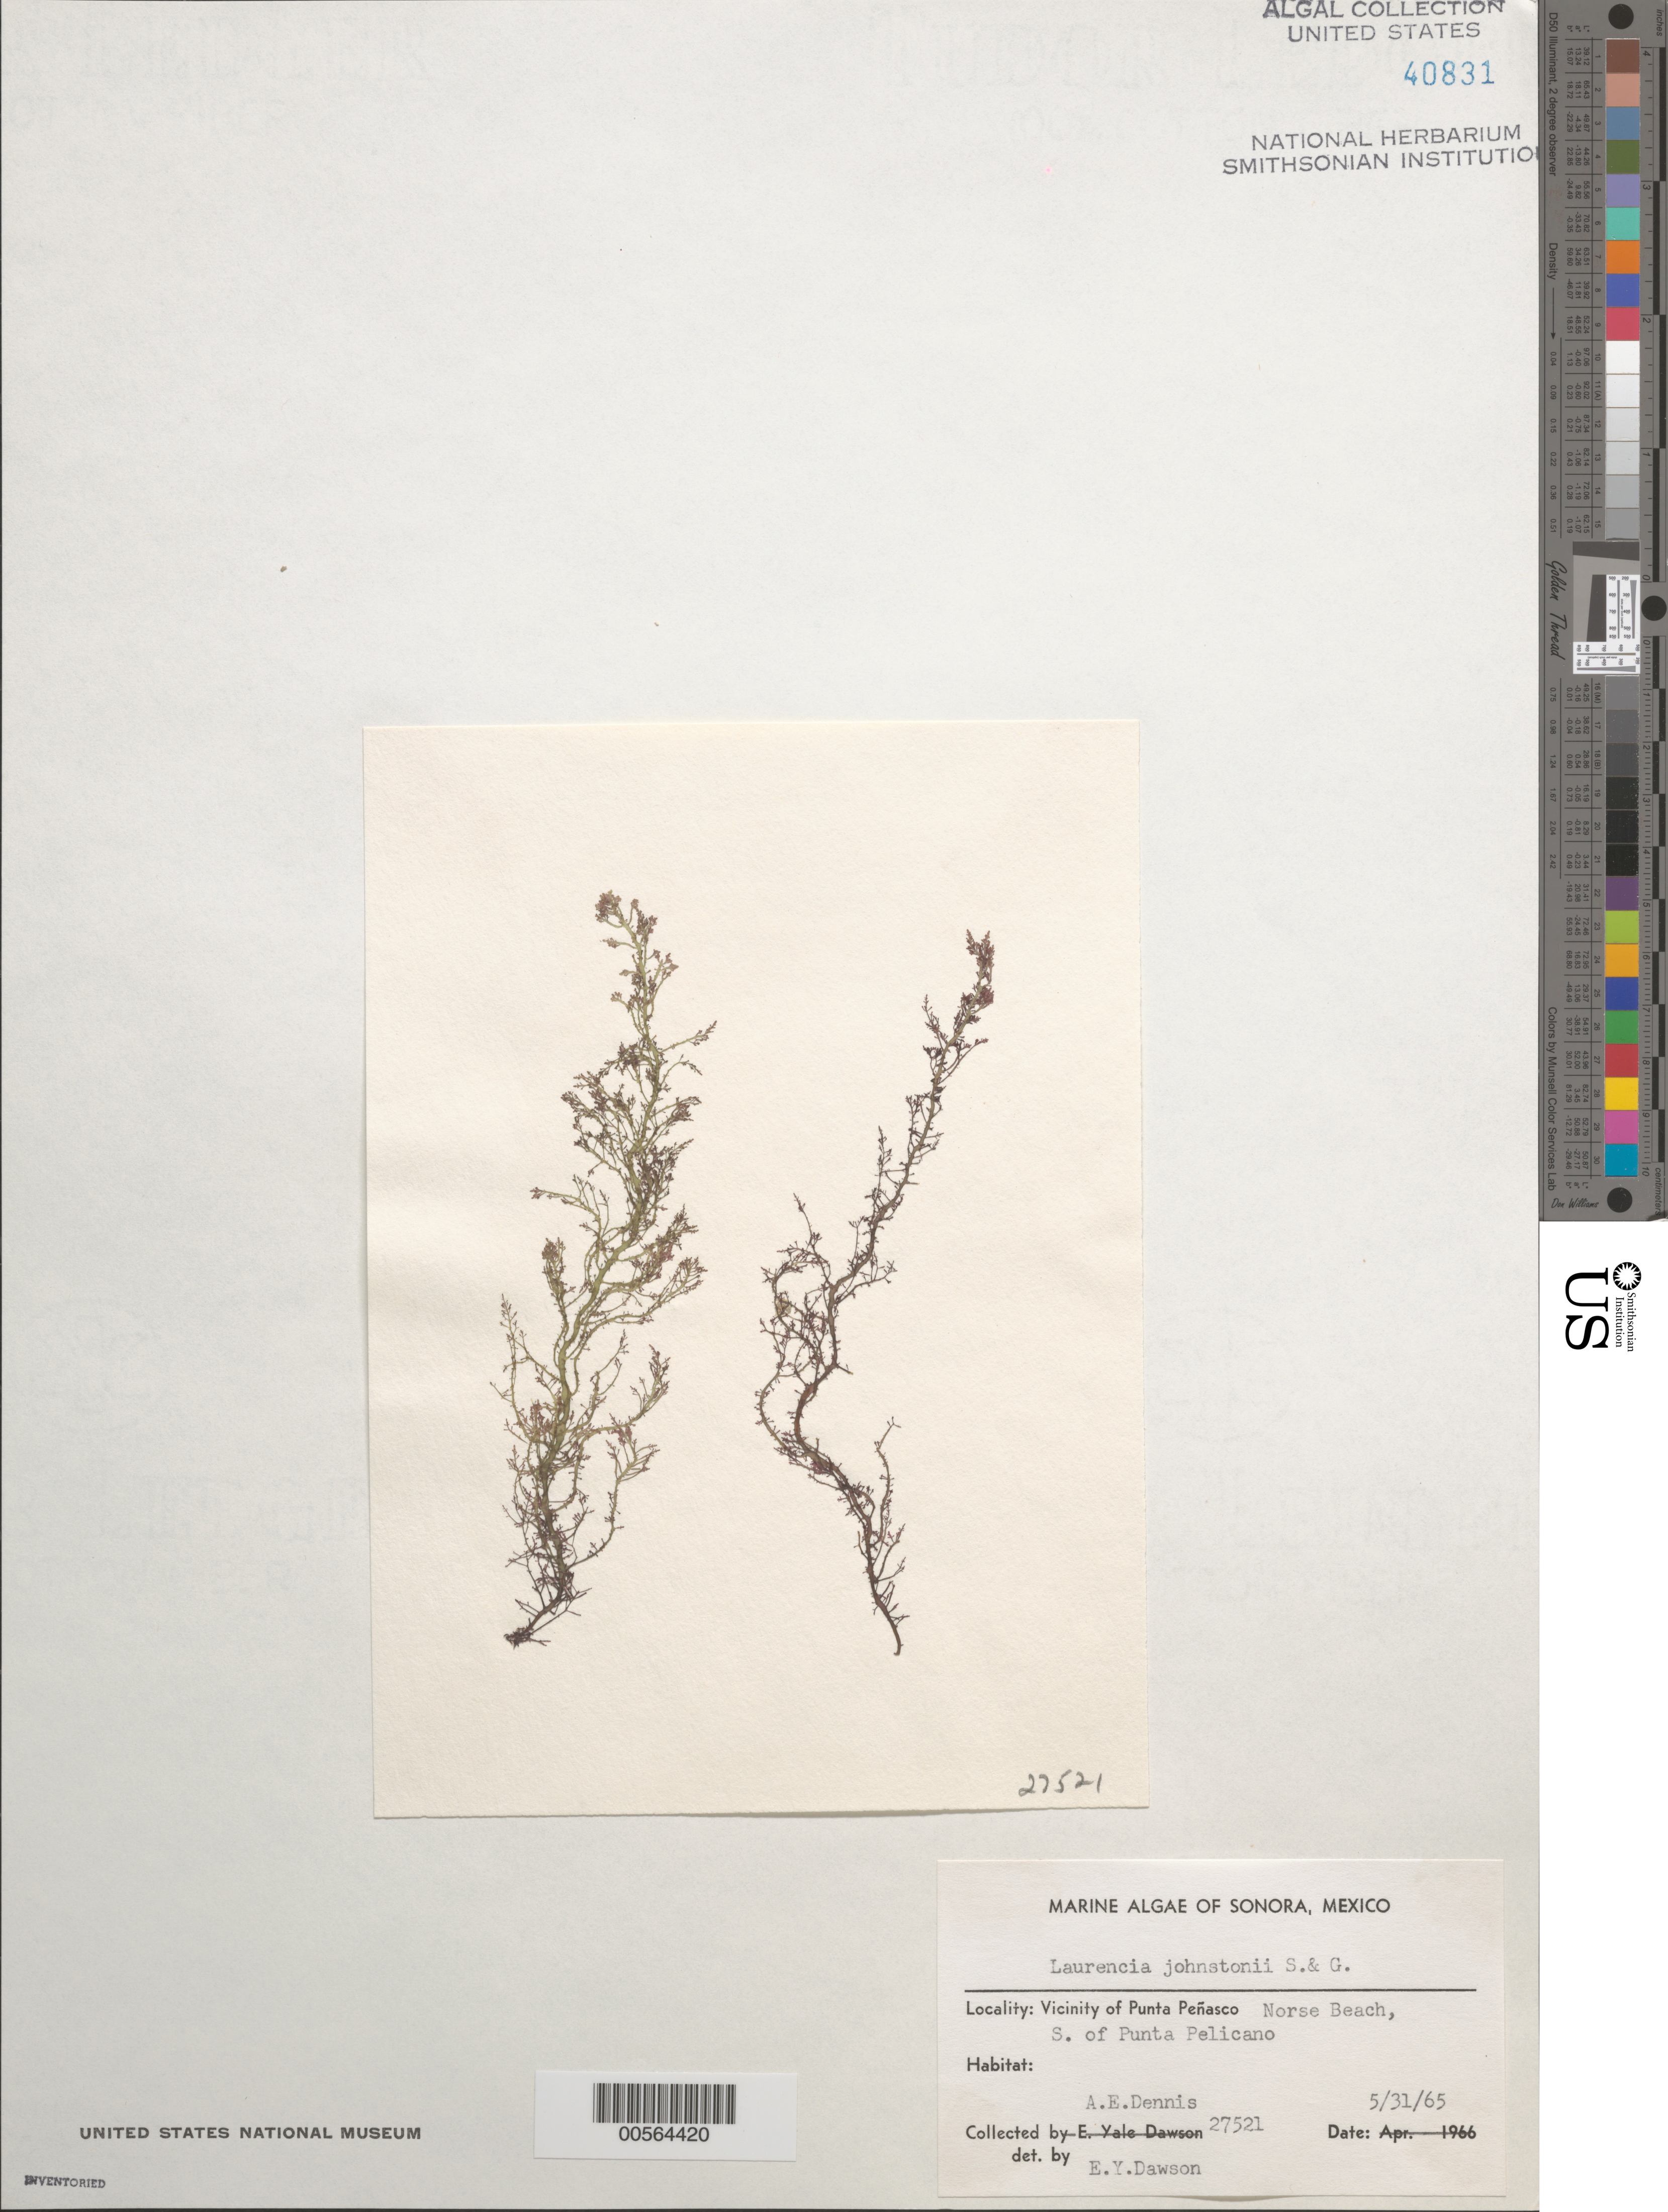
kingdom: Plantae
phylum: Rhodophyta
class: Florideophyceae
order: Ceramiales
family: Rhodomelaceae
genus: Laurencia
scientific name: Laurencia johnstonii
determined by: Dawson, E. Y.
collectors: A. Dennis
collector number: EYD 27521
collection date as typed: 31 May 1965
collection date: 1965-05-31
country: Mexico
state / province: Sonora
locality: Norse Beach, south of Punta Pelicano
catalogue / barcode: US 40831